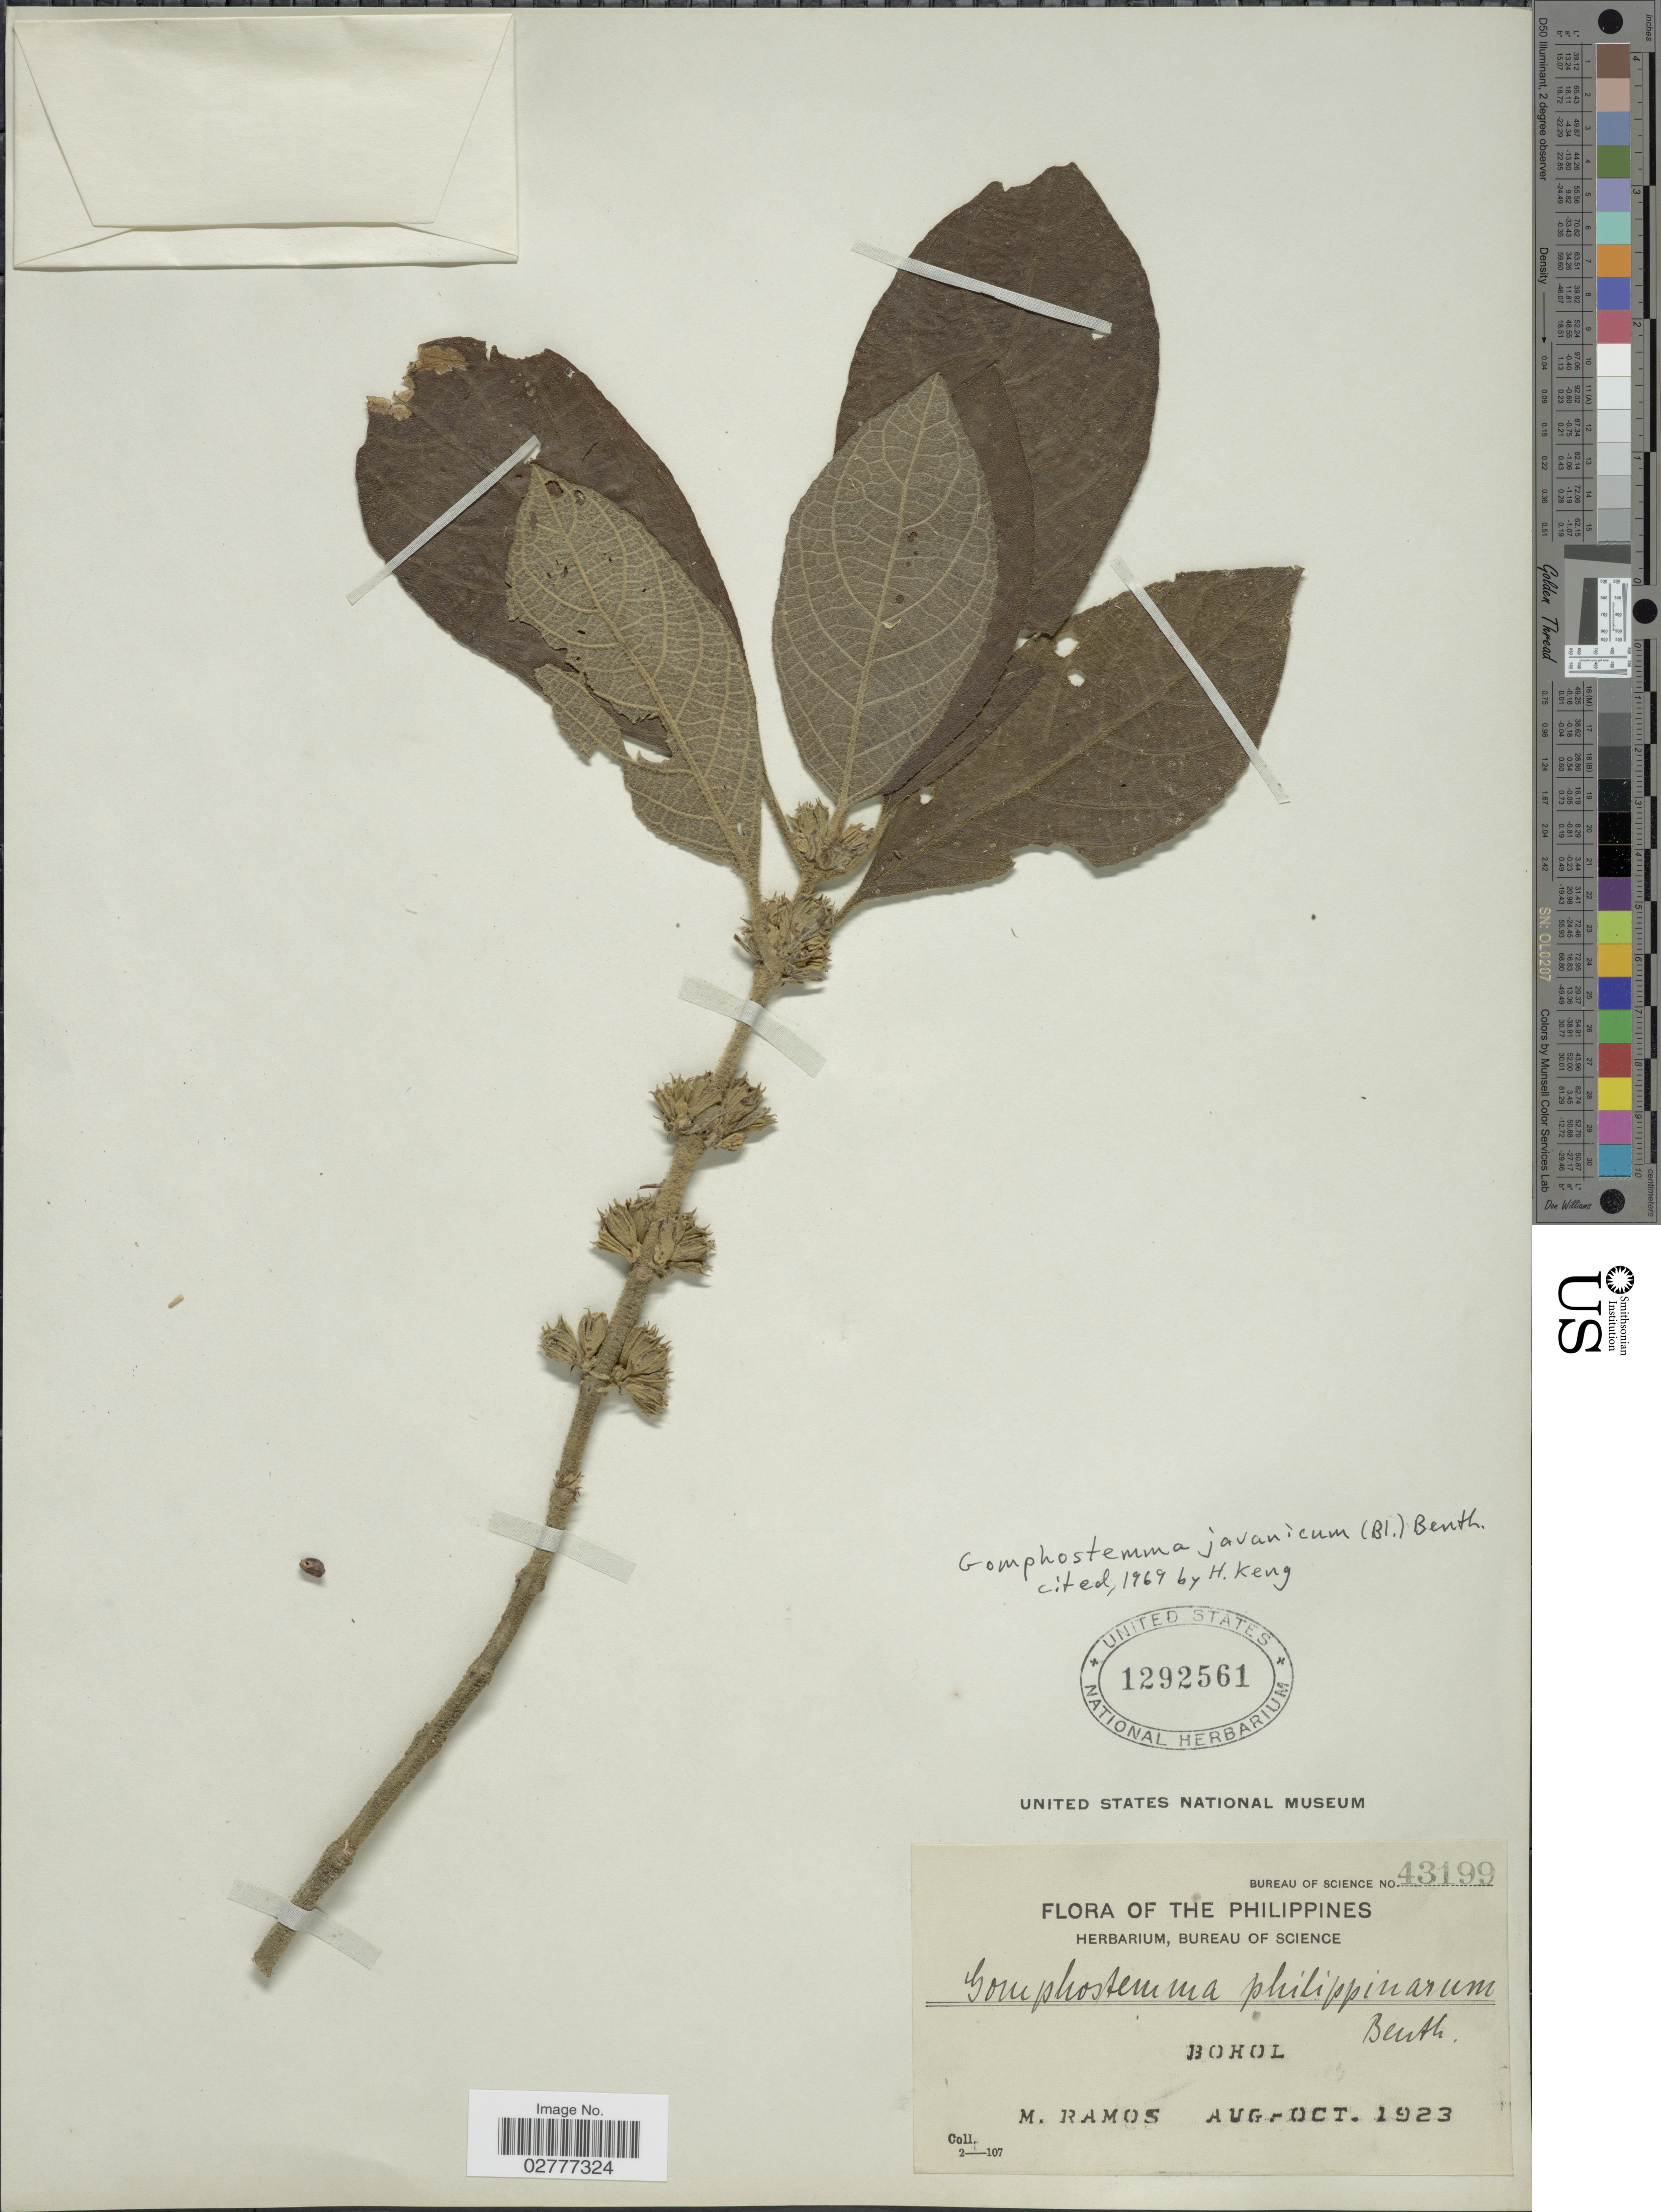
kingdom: Plantae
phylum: Tracheophyta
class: Magnoliopsida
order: Lamiales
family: Lamiaceae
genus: Gomphostemma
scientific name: Gomphostemma javanicum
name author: (Blume) Benth.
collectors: M. Ramos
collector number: Bureau of Science 43199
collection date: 1923-08/1923-10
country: Philippines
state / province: Central Visayas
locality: Bohol.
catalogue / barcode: US 1292561